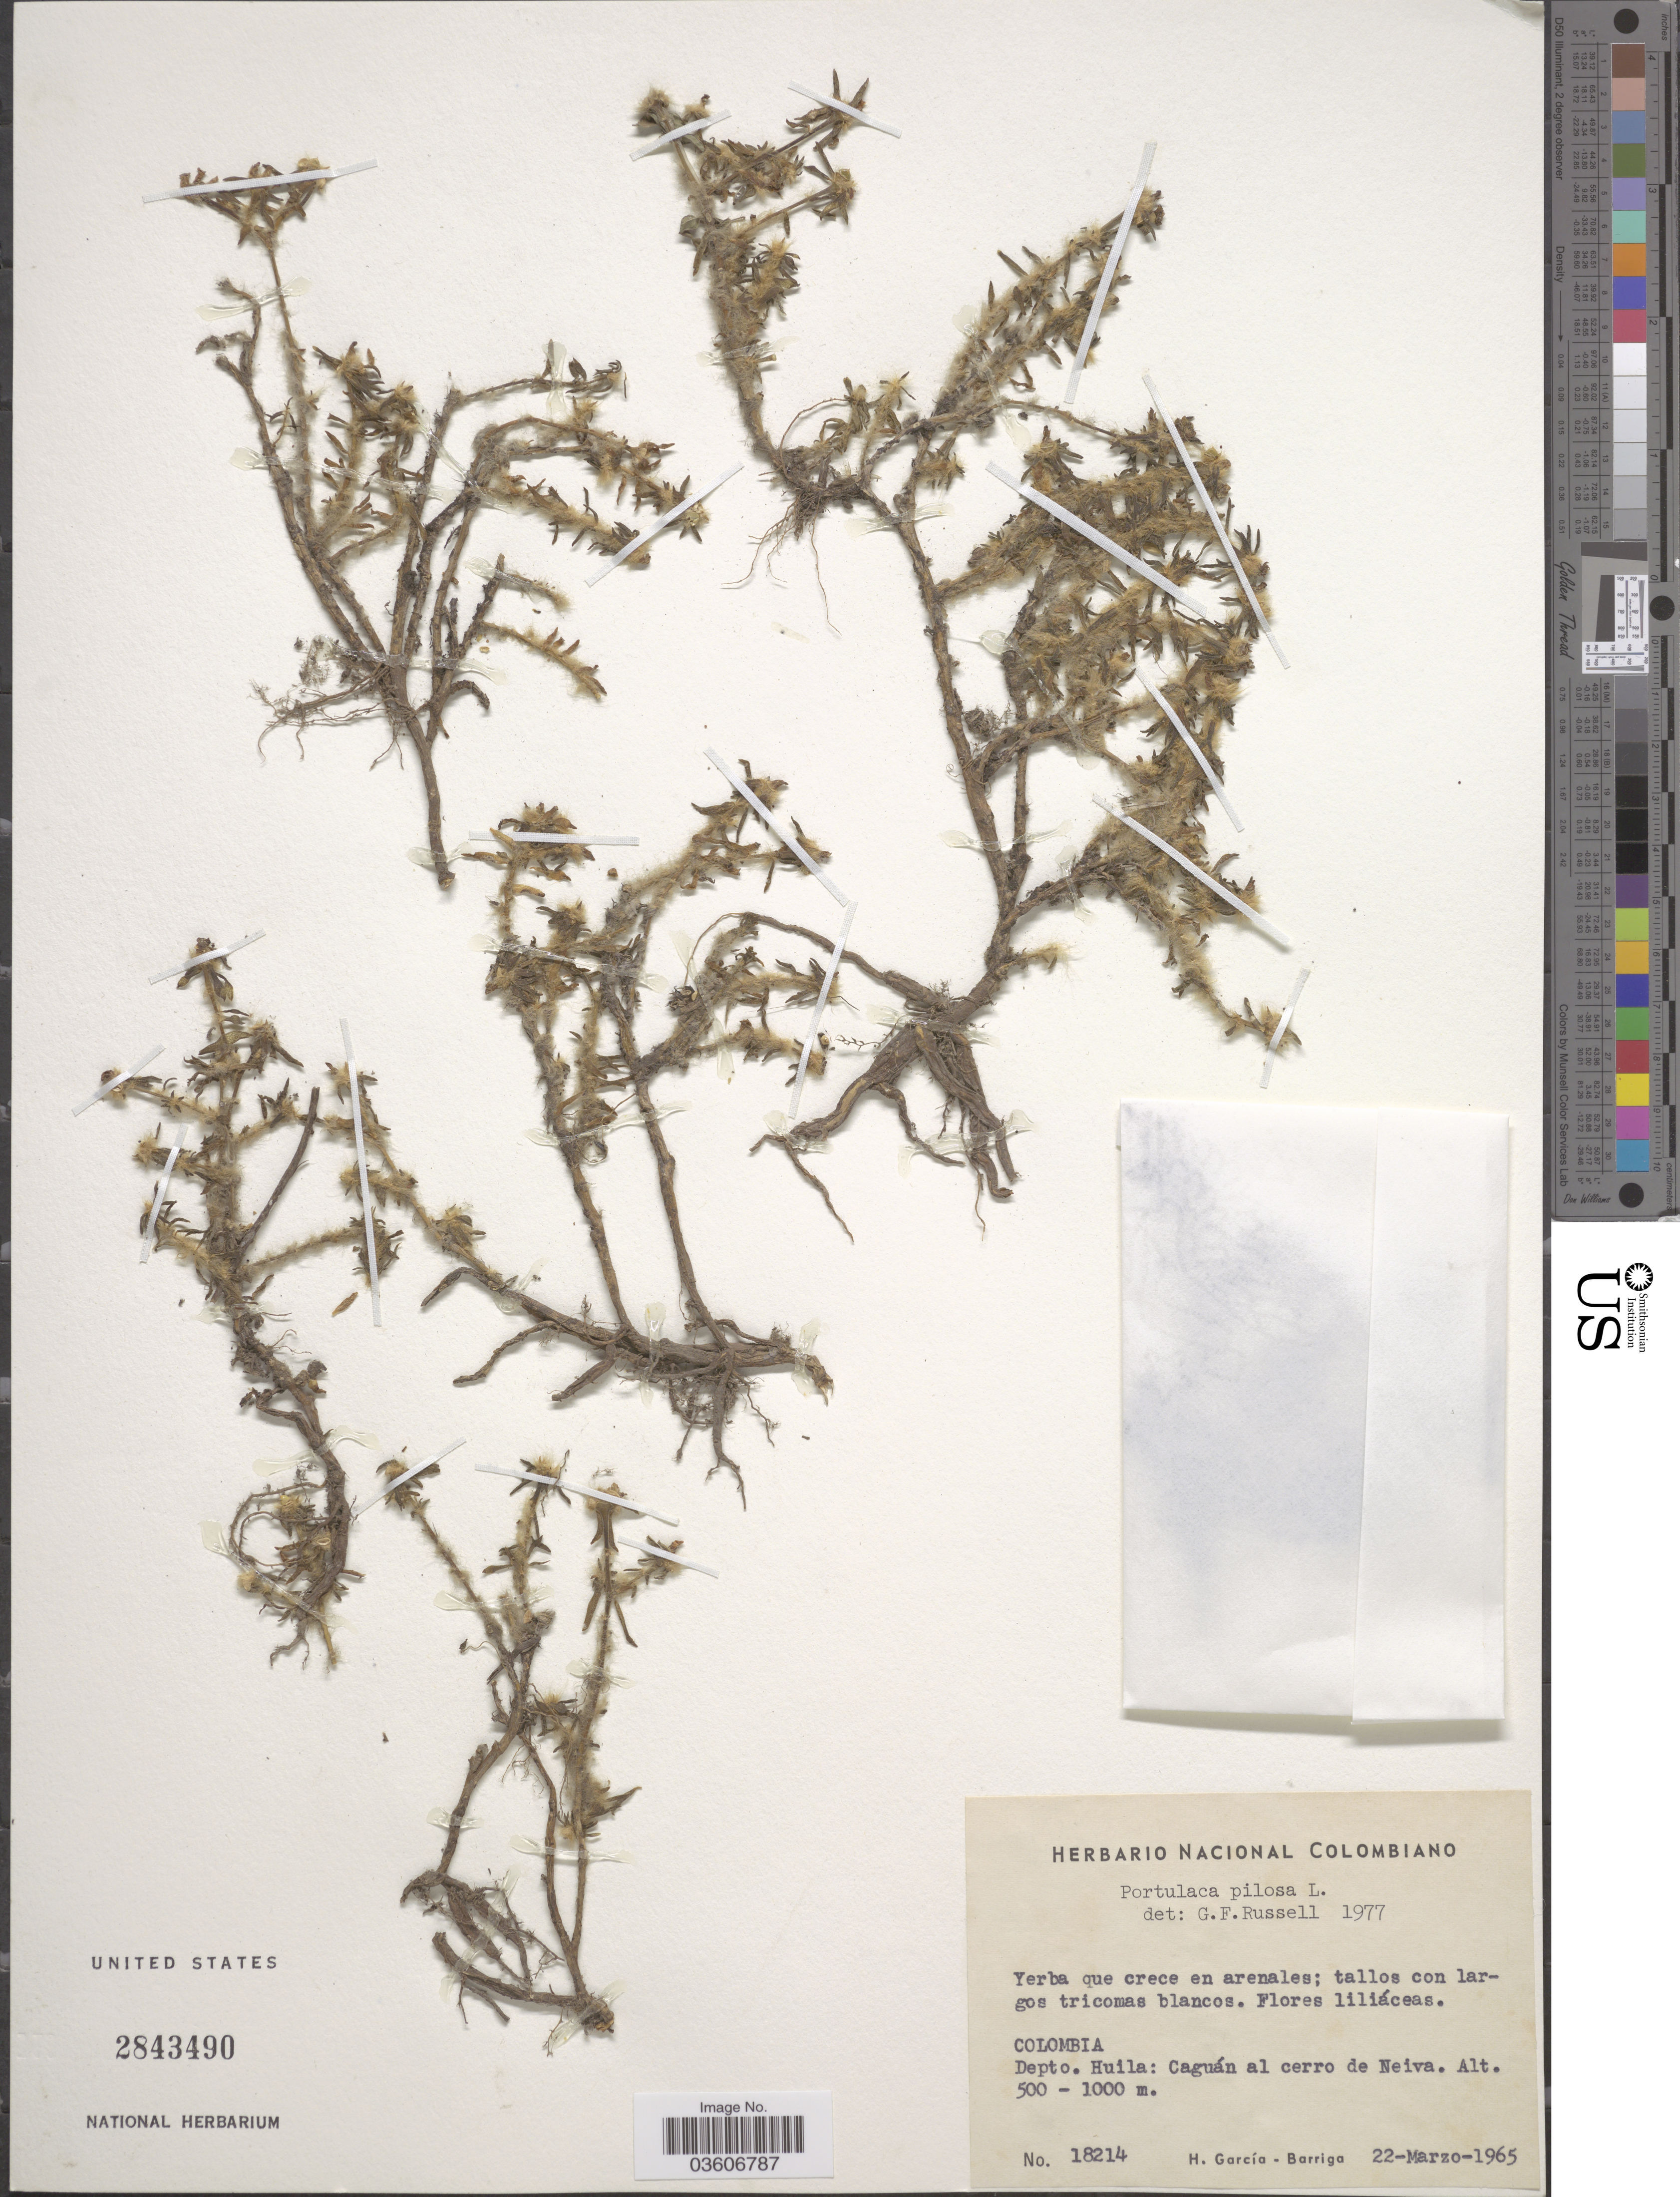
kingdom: Plantae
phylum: Tracheophyta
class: Magnoliopsida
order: Caryophyllales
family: Portulacaceae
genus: Portulaca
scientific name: Portulaca pilosa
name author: L.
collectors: H. García Barriga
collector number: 18214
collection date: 1965-03-22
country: Colombia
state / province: Huila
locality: Depto. Huila: Caguán al cerro de Neiva.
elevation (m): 500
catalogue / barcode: US 2843490